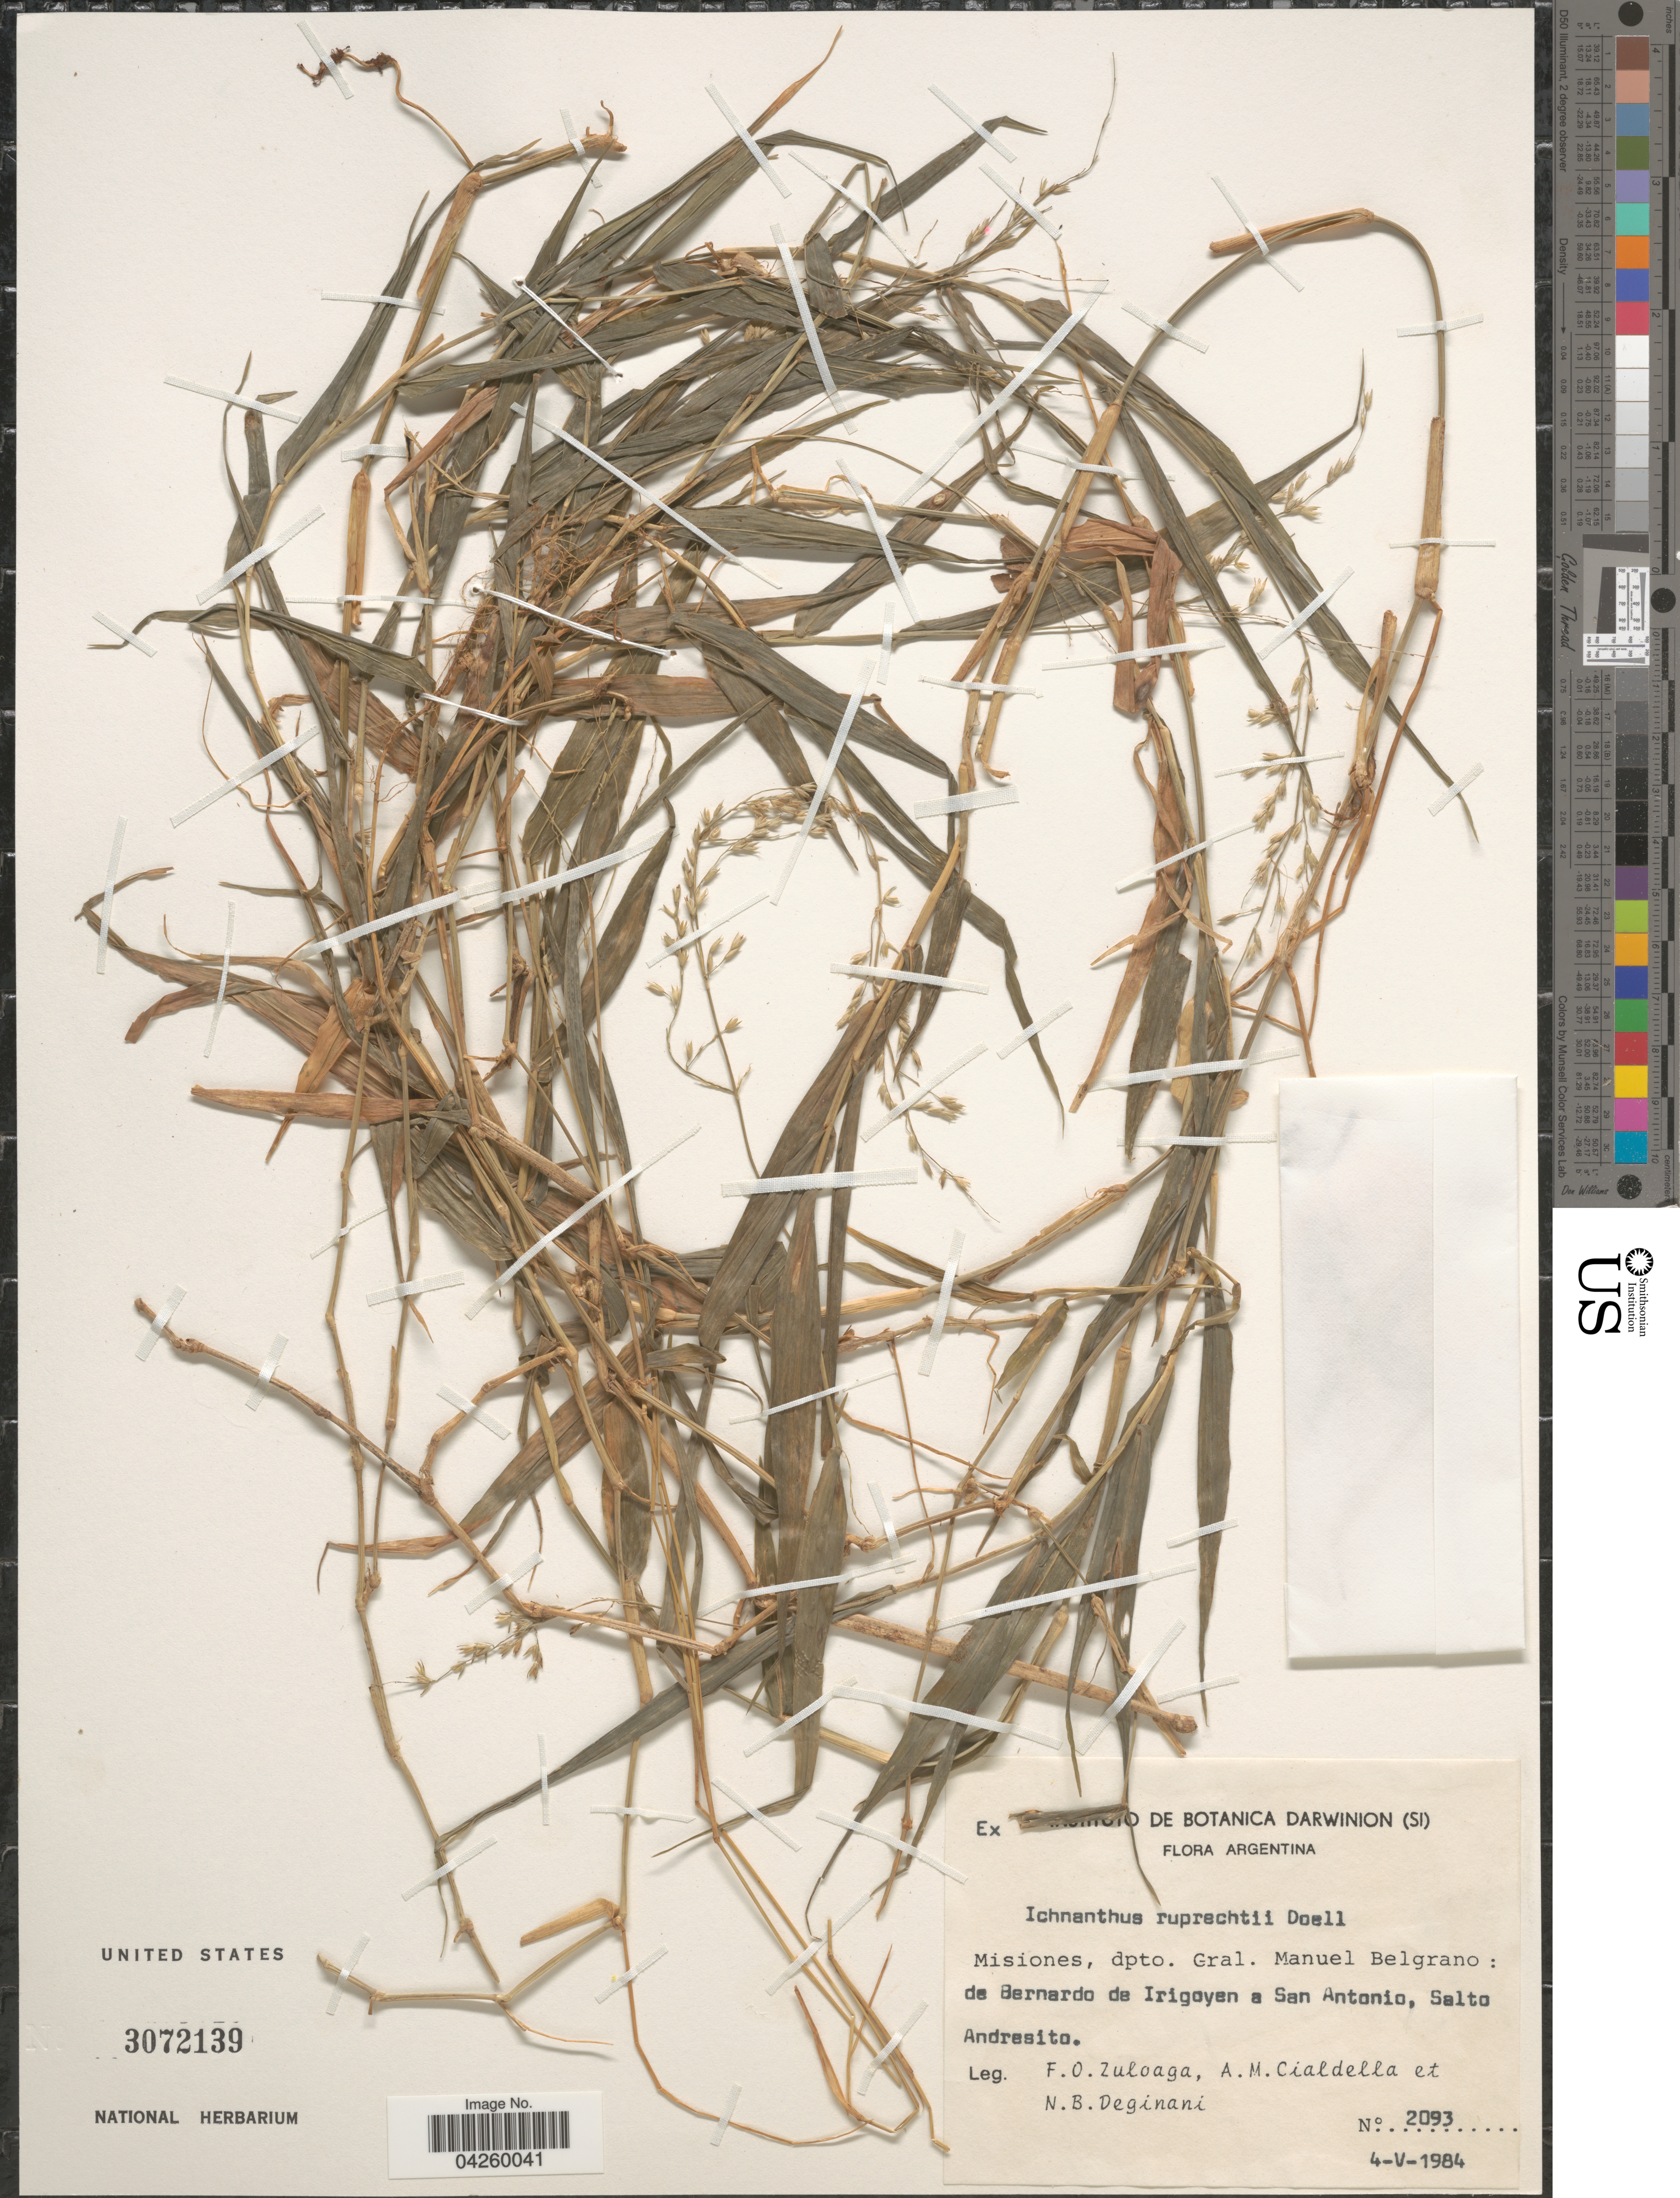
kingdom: Plantae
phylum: Tracheophyta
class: Liliopsida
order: Poales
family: Poaceae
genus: Ichnanthus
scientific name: Ichnanthus ruprechtii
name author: Döll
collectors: F. O. Zuloaga, A. M. Cialdella & N. Deginani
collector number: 2093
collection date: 1984-05-04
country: Argentina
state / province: Misiones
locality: Dpto. Gral. Manuel Belgrano: de Bernardo de Irigayan a San Antonio, Salto Andresito.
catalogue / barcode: US 3072139